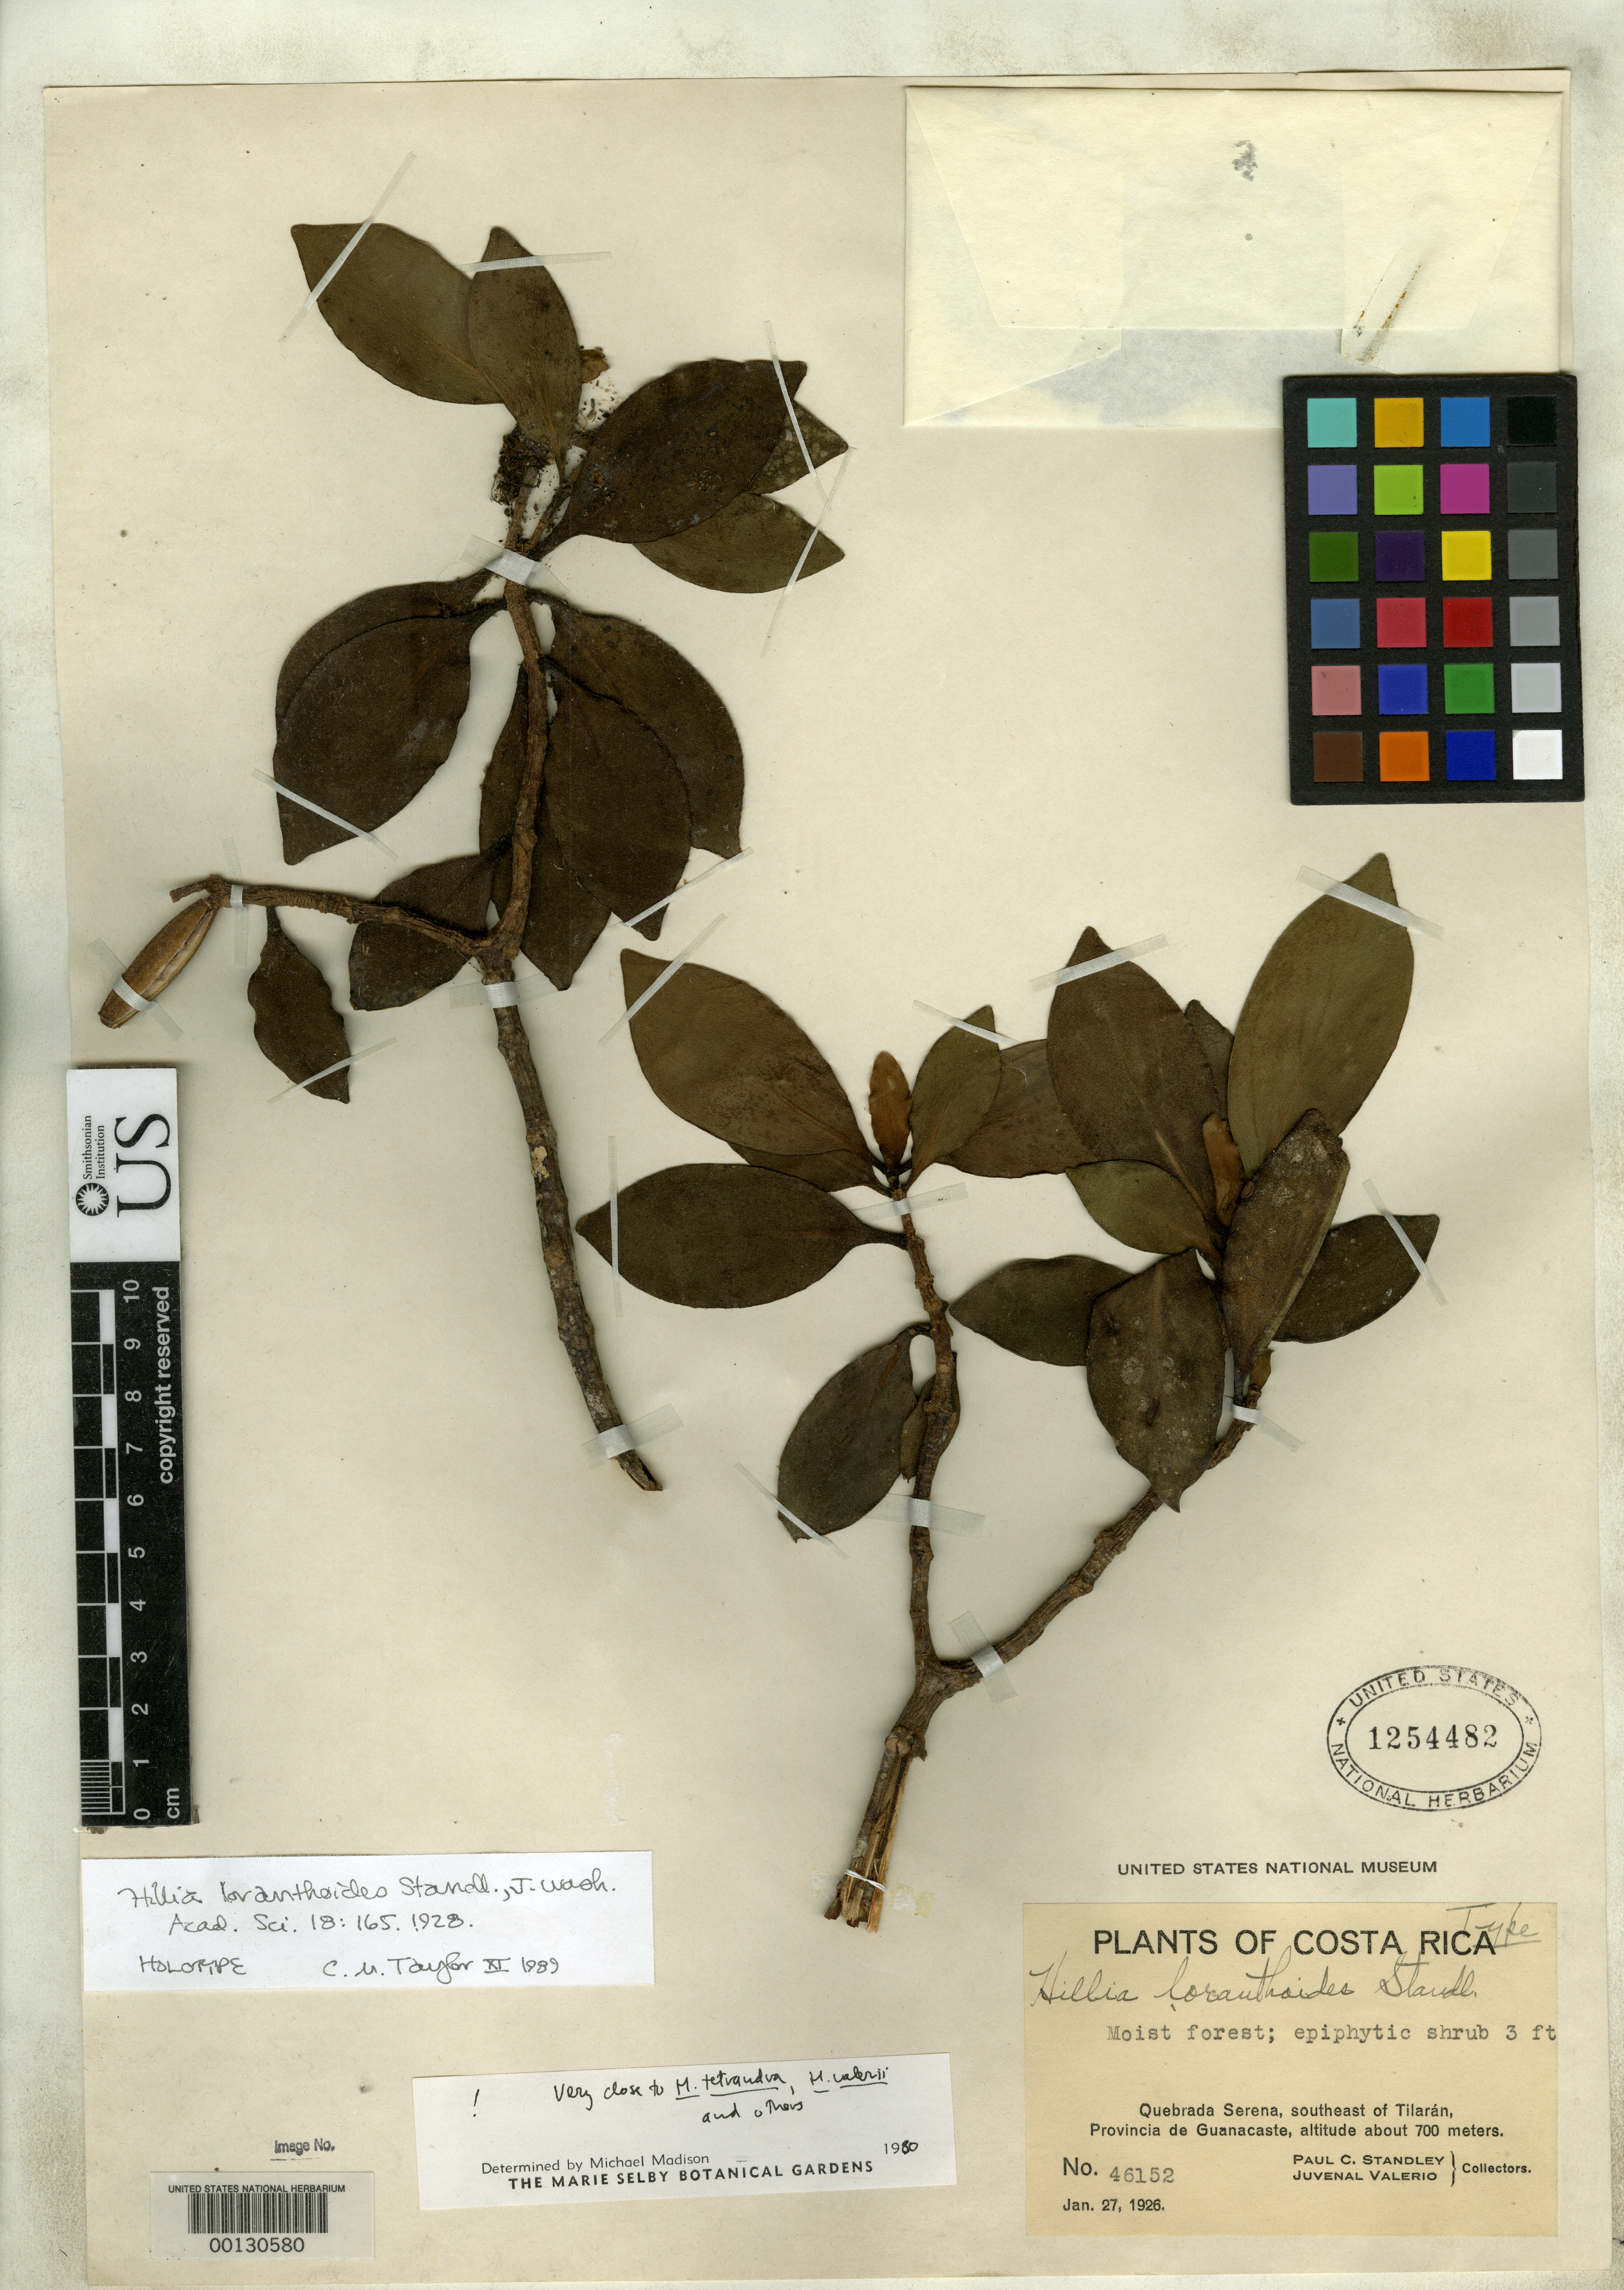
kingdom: Plantae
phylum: Tracheophyta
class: Magnoliopsida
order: Gentianales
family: Rubiaceae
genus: Hillia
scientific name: Hillia loranthoides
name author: Standl.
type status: Holotype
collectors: P. C. Standley & J. Valerio R.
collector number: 46152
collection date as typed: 27 Jan 1926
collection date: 1926-01-27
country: Costa Rica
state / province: Guanacaste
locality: Quebrada Serena, SE of Tilaran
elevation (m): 700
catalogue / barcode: US 1254482